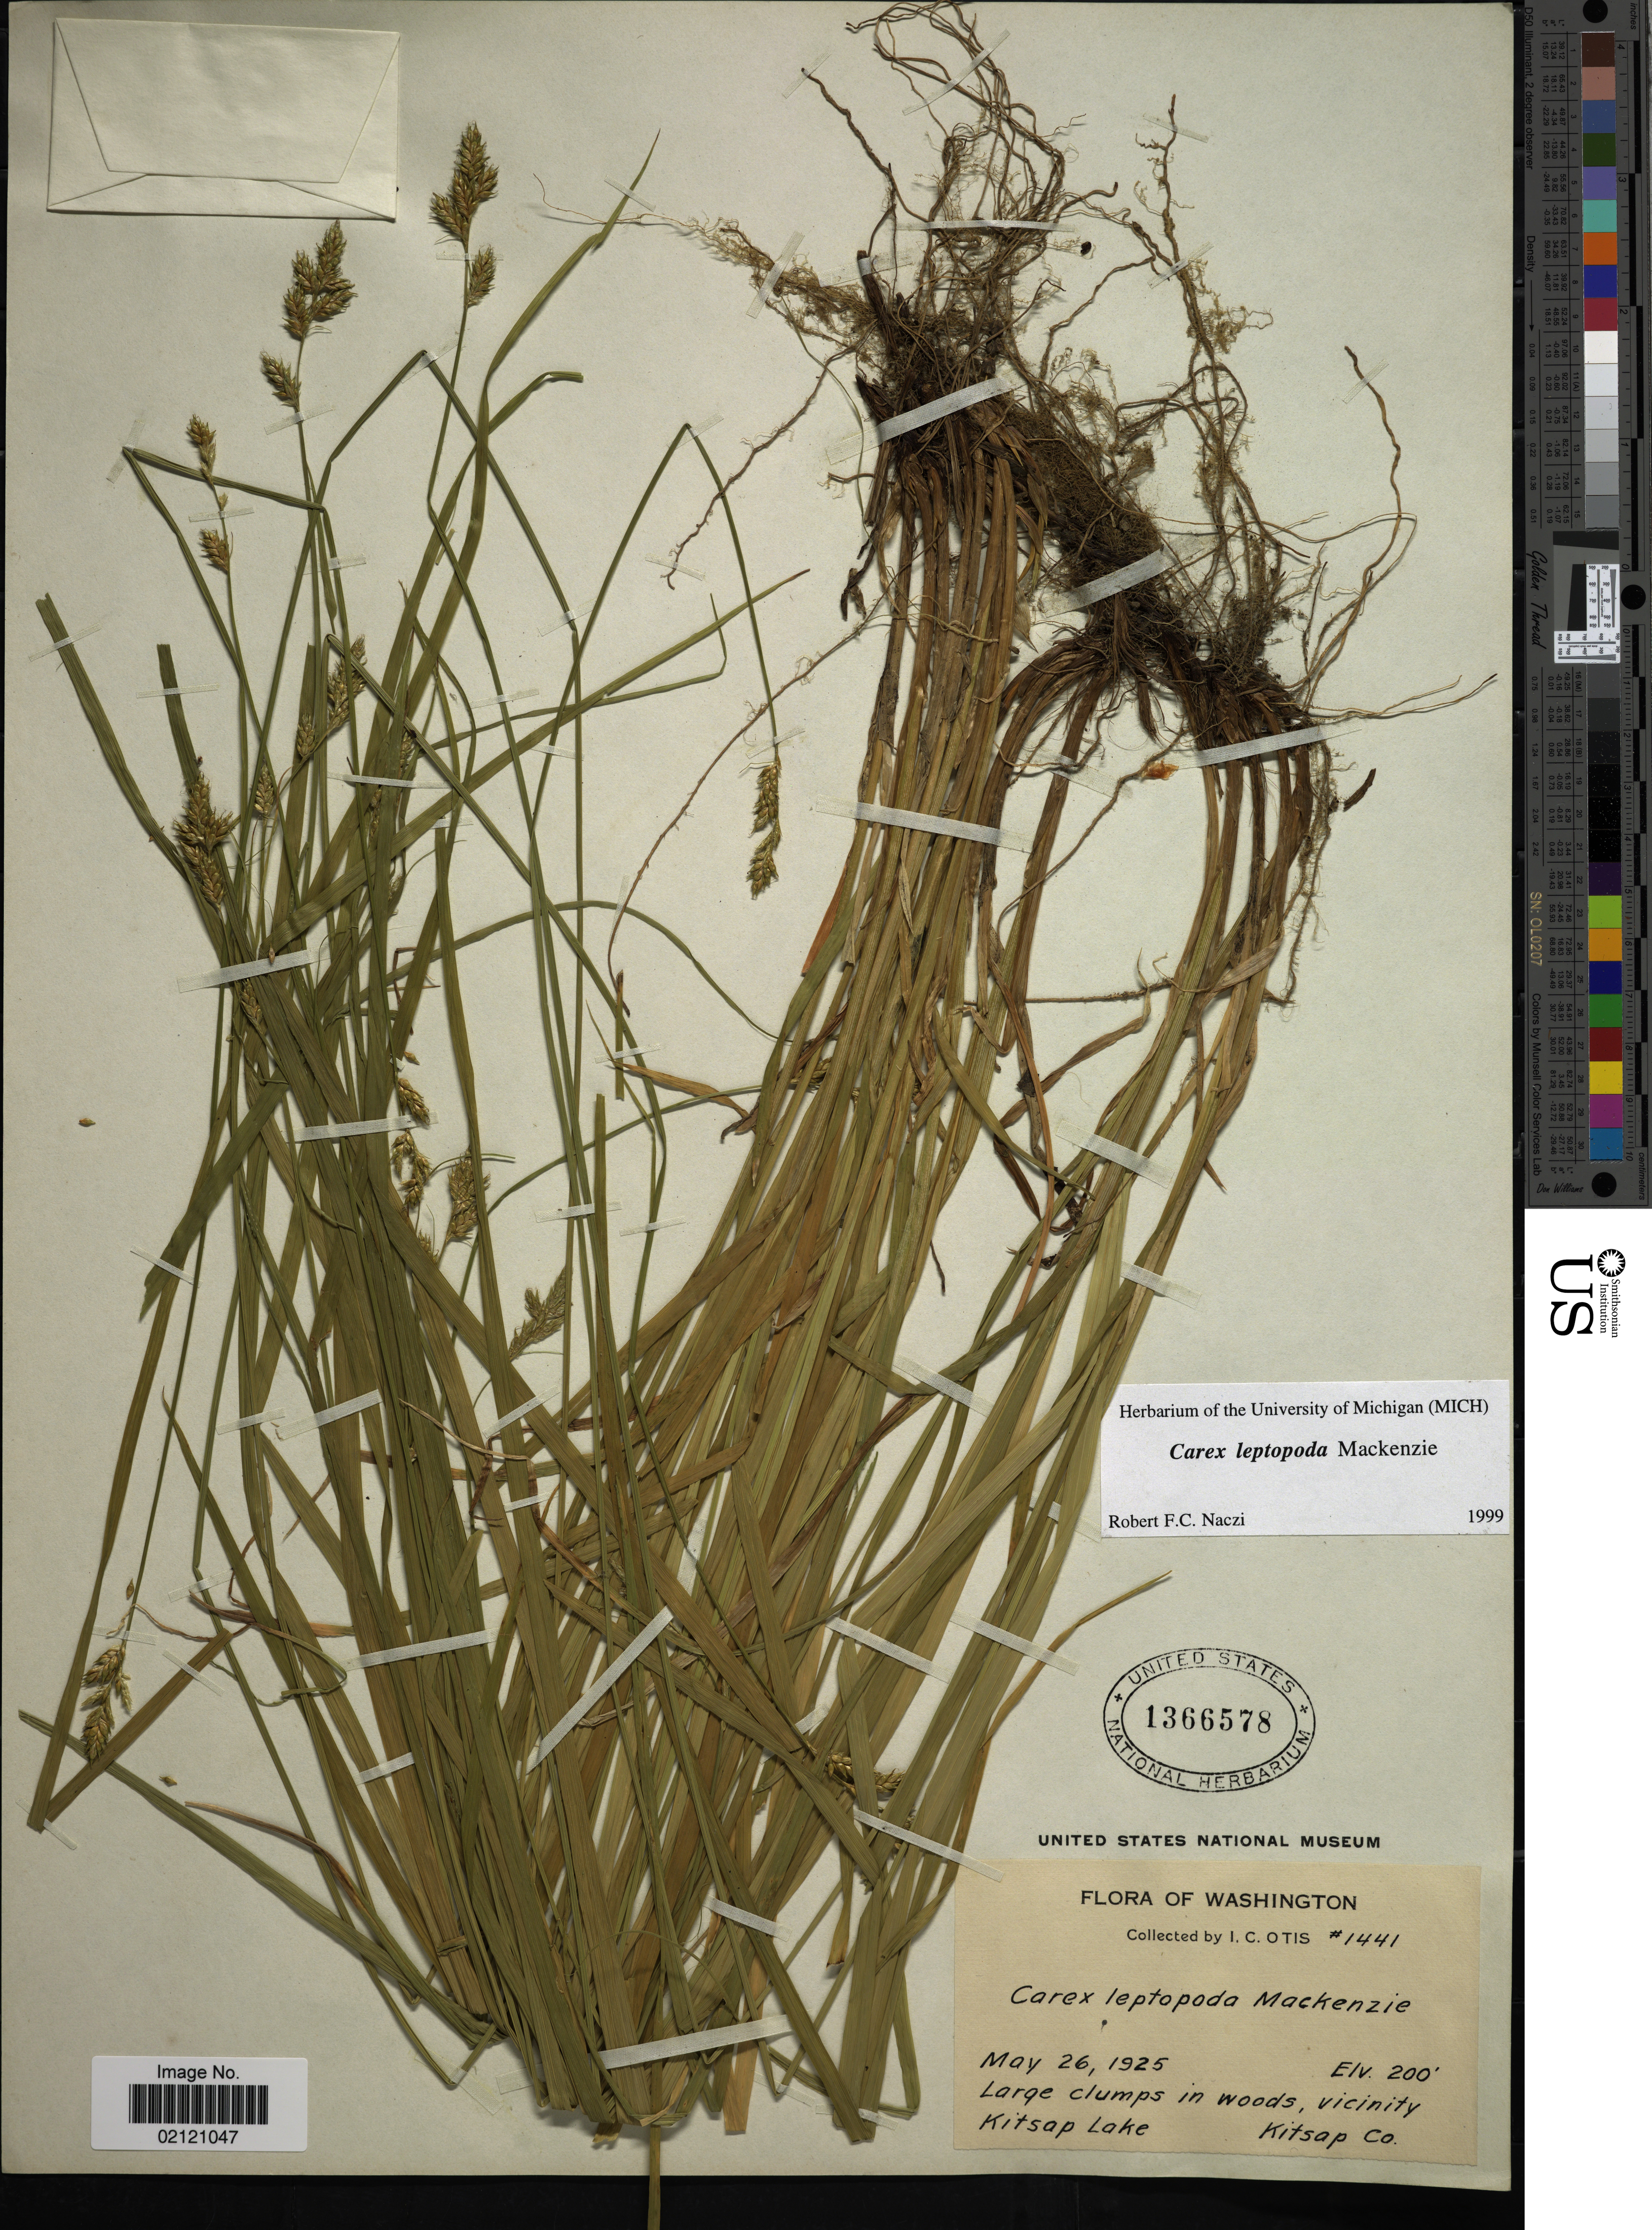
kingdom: Plantae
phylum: Tracheophyta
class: Liliopsida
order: Poales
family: Cyperaceae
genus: Carex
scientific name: Carex leptopoda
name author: Mack.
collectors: I. C. Otis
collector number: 1441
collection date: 1925-05-26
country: United States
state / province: Washington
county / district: Kitsap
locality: Large clumps in woods, vicinity Kitsp Lake, Kitsap Co.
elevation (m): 61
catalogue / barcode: US 1366578